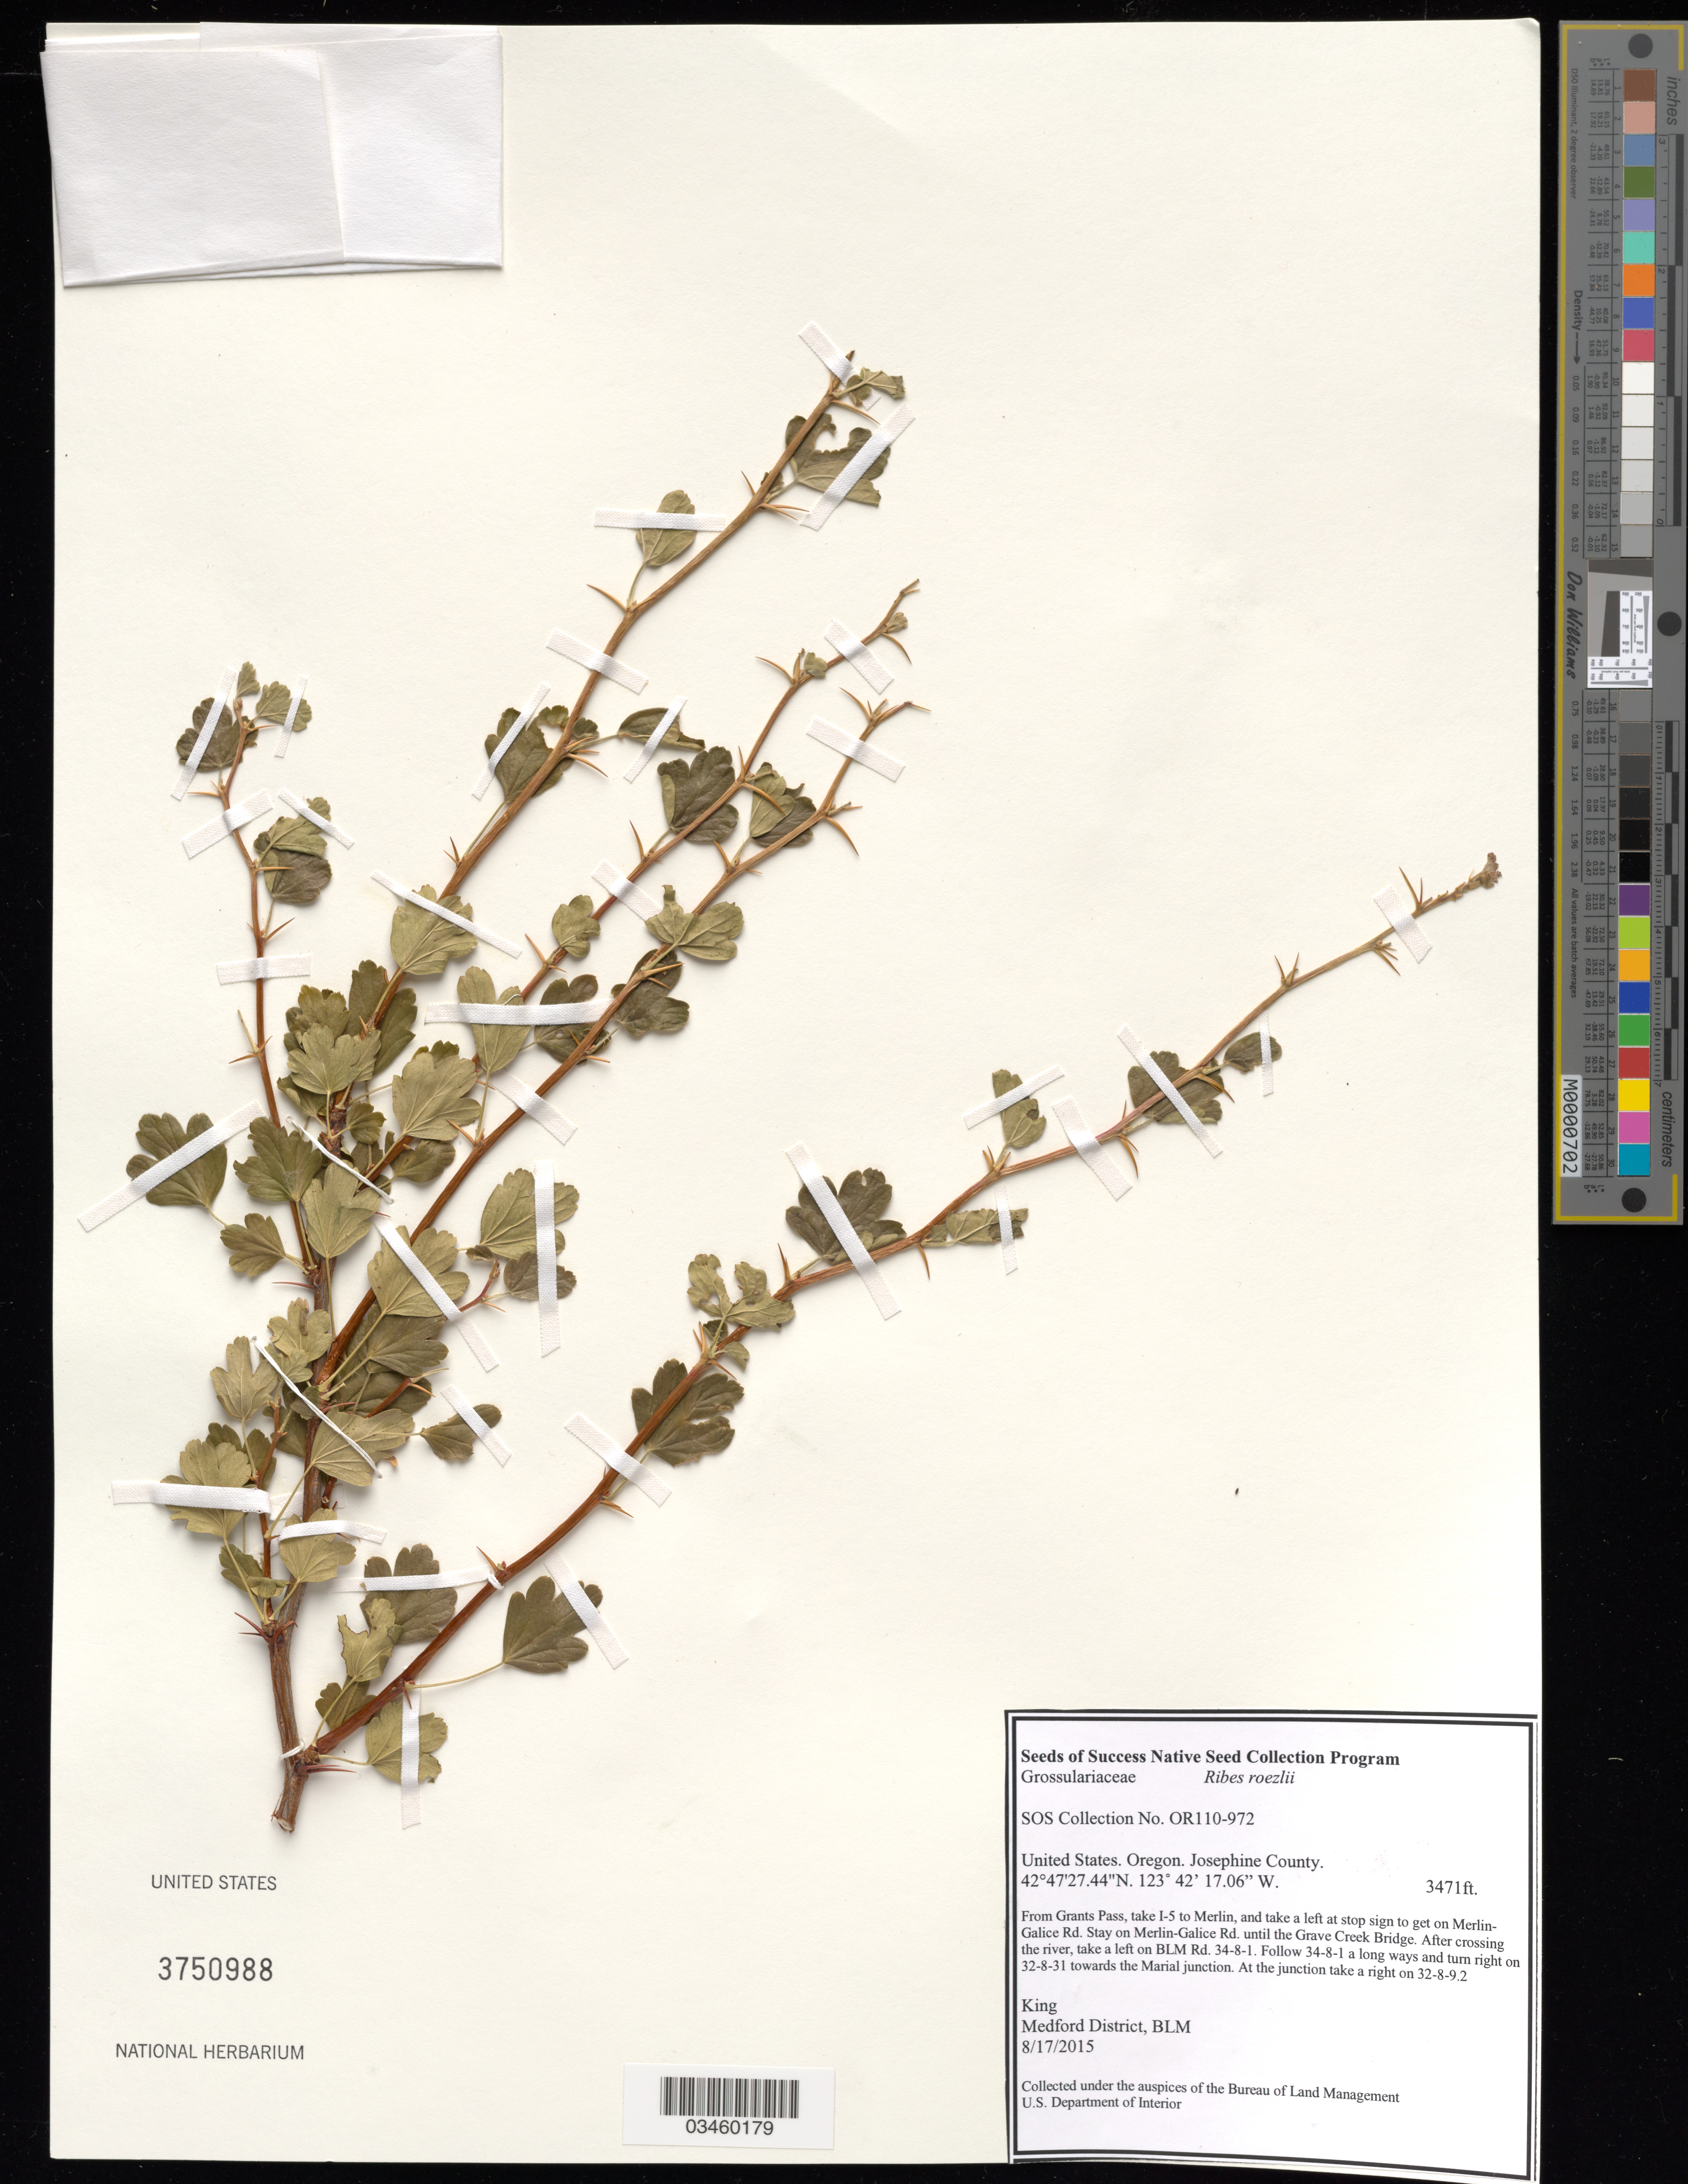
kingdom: Plantae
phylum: Tracheophyta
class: Magnoliopsida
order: Saxifragales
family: Grossulariaceae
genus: Ribes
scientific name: Ribes roezlii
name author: Regel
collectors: King, --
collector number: OR110-972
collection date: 2015-08-17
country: United States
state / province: Oregon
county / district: Josephine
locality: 32-8-9.2 near Marial jct.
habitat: Mixed forest- Doug Fir, madrone, rhododendron, salal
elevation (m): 1058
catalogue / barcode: US 3750988